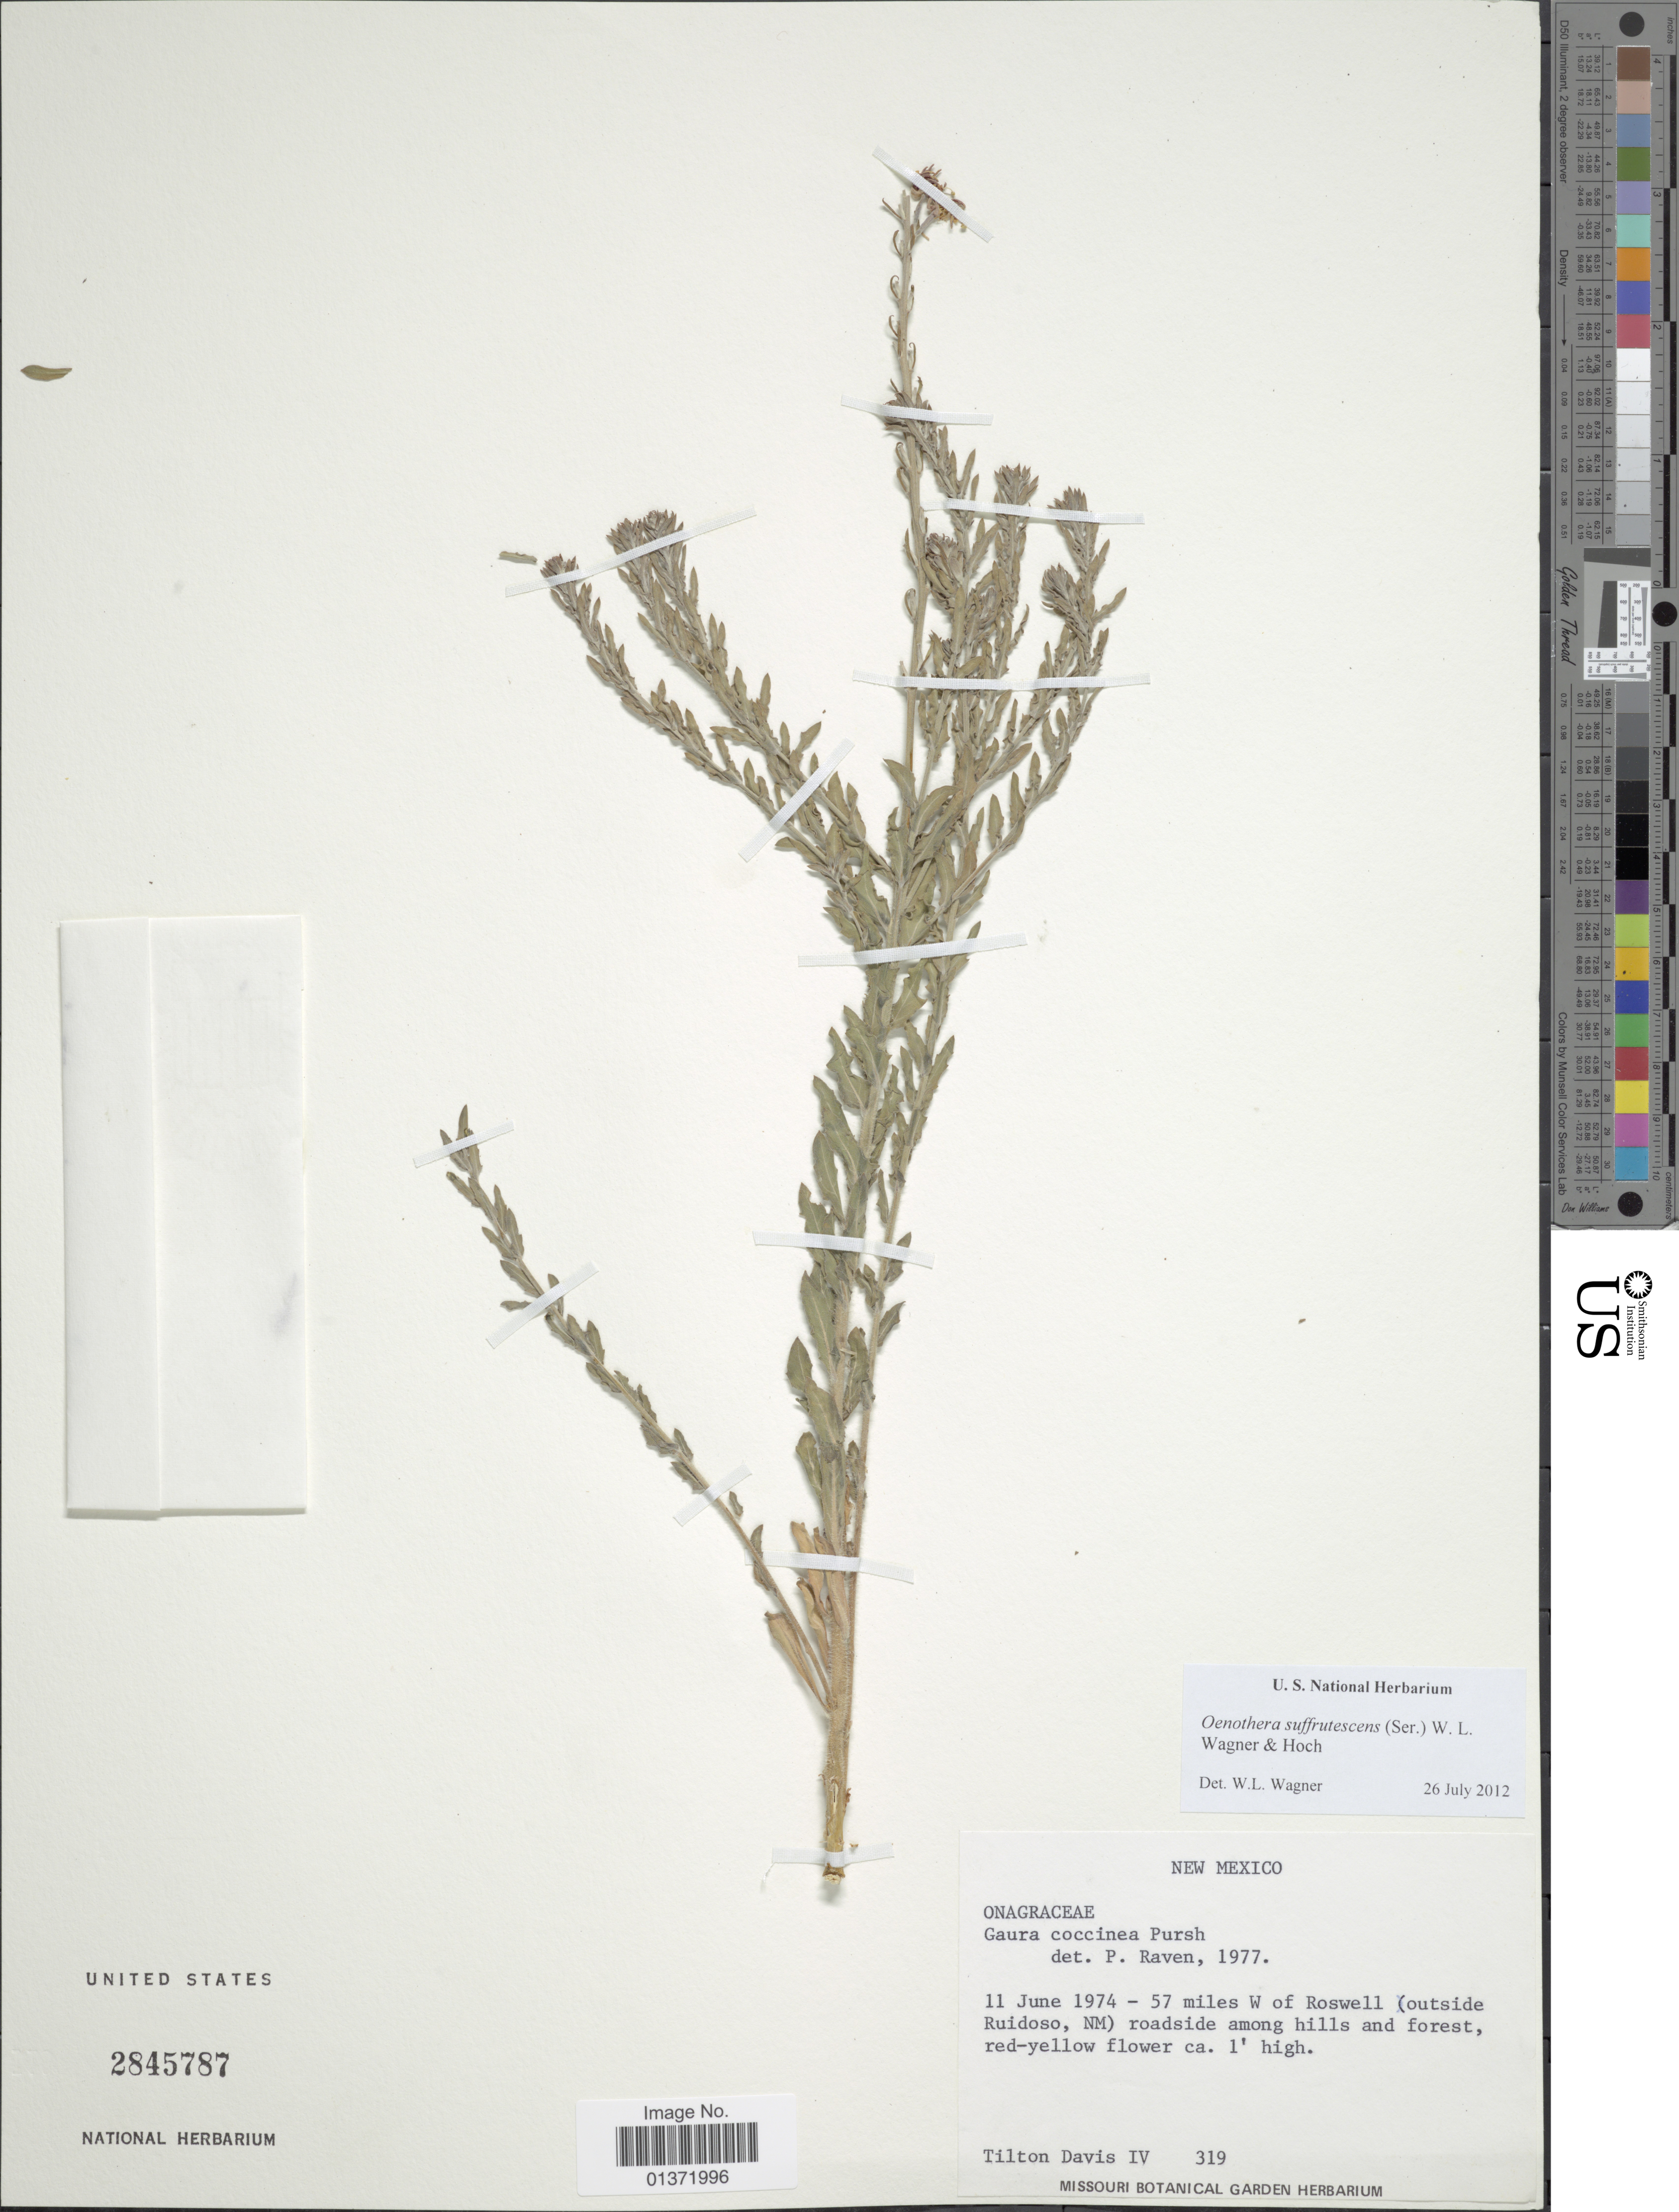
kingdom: Plantae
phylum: Tracheophyta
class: Magnoliopsida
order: Myrtales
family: Onagraceae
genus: Oenothera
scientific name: Oenothera suffrutescens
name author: (Ser.) W.L. Wagner & Hoch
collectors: T. Davis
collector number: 319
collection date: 1974-06-11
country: United States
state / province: New Mexico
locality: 57 miles W of Roswell (outside Ruidoso, NM) roadside among hills and forest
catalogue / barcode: US 2845787